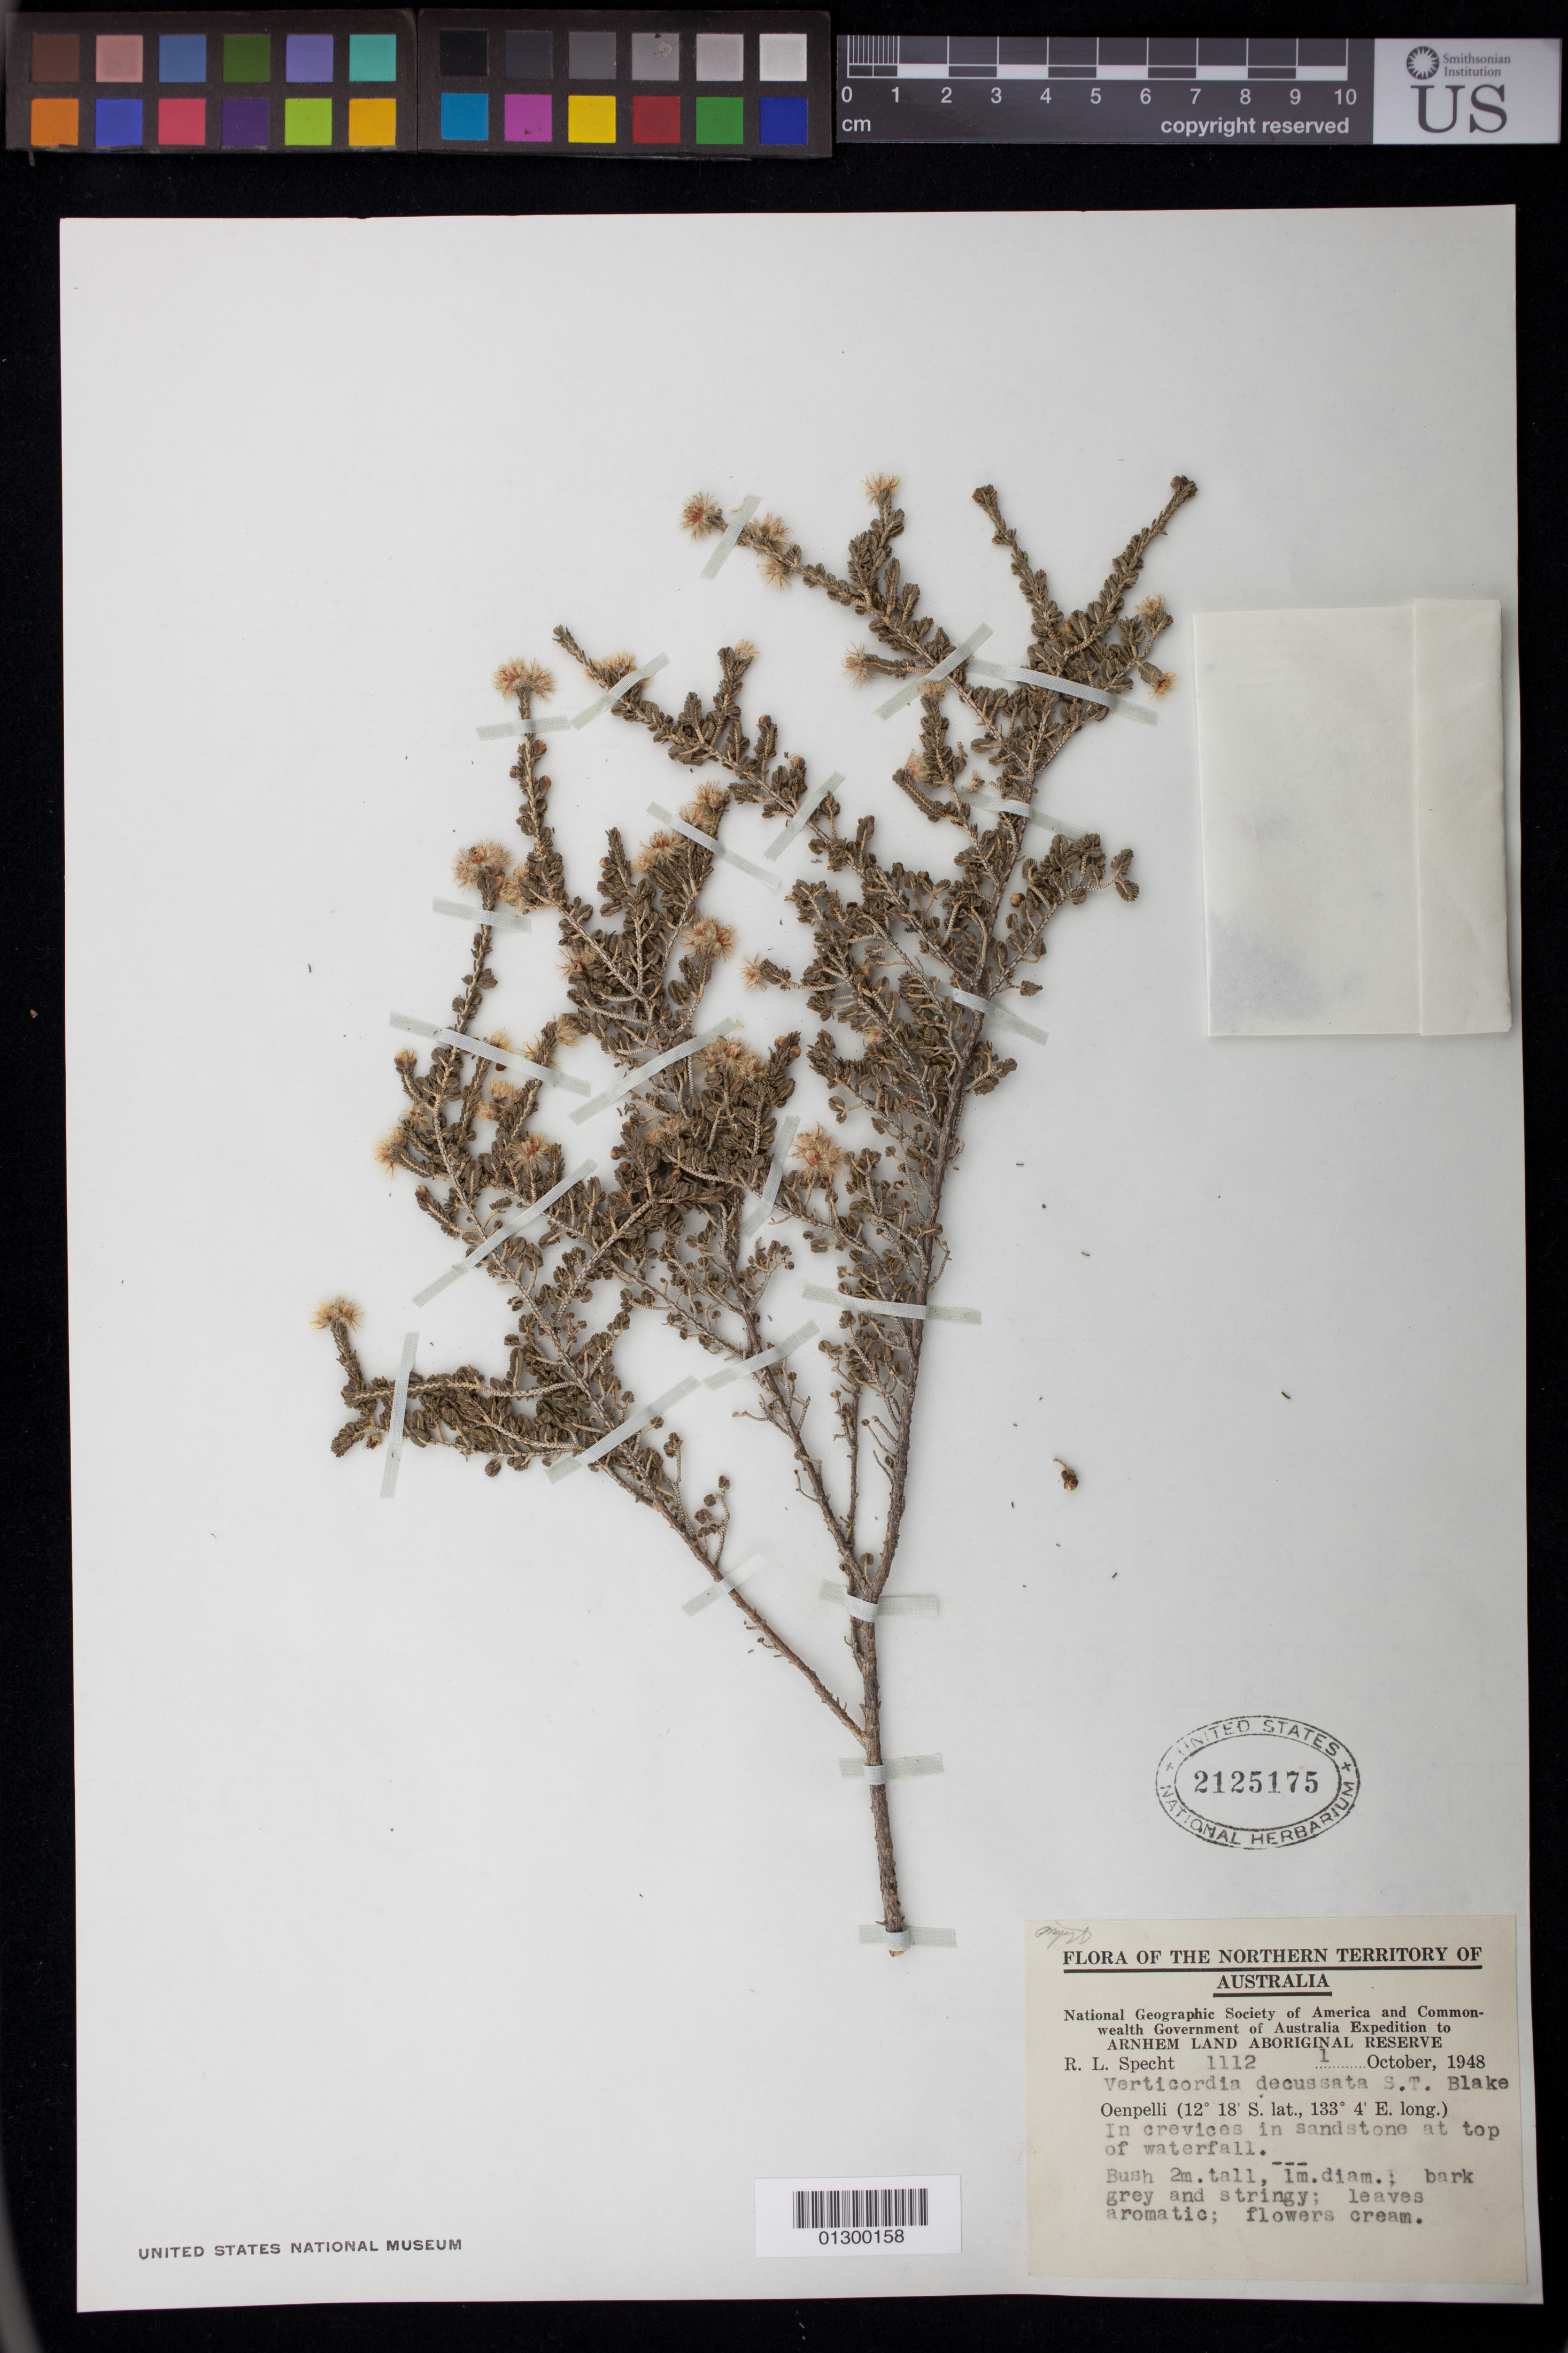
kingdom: Plantae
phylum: Tracheophyta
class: Magnoliopsida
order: Myrtales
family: Myrtaceae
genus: Verticordia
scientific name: Verticordia decussata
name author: S.T. Blake ex Byrnes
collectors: R. L. Specht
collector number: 1112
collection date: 1948-10-01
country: Australia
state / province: Northern Territory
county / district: West Arnhem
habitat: In crevices in sandstone at top of waterfall.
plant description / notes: Bush 2 m. tall, 1 m. diam.; bark grey and stringy; leaves aromatic; flowers cream.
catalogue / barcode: US 2125175